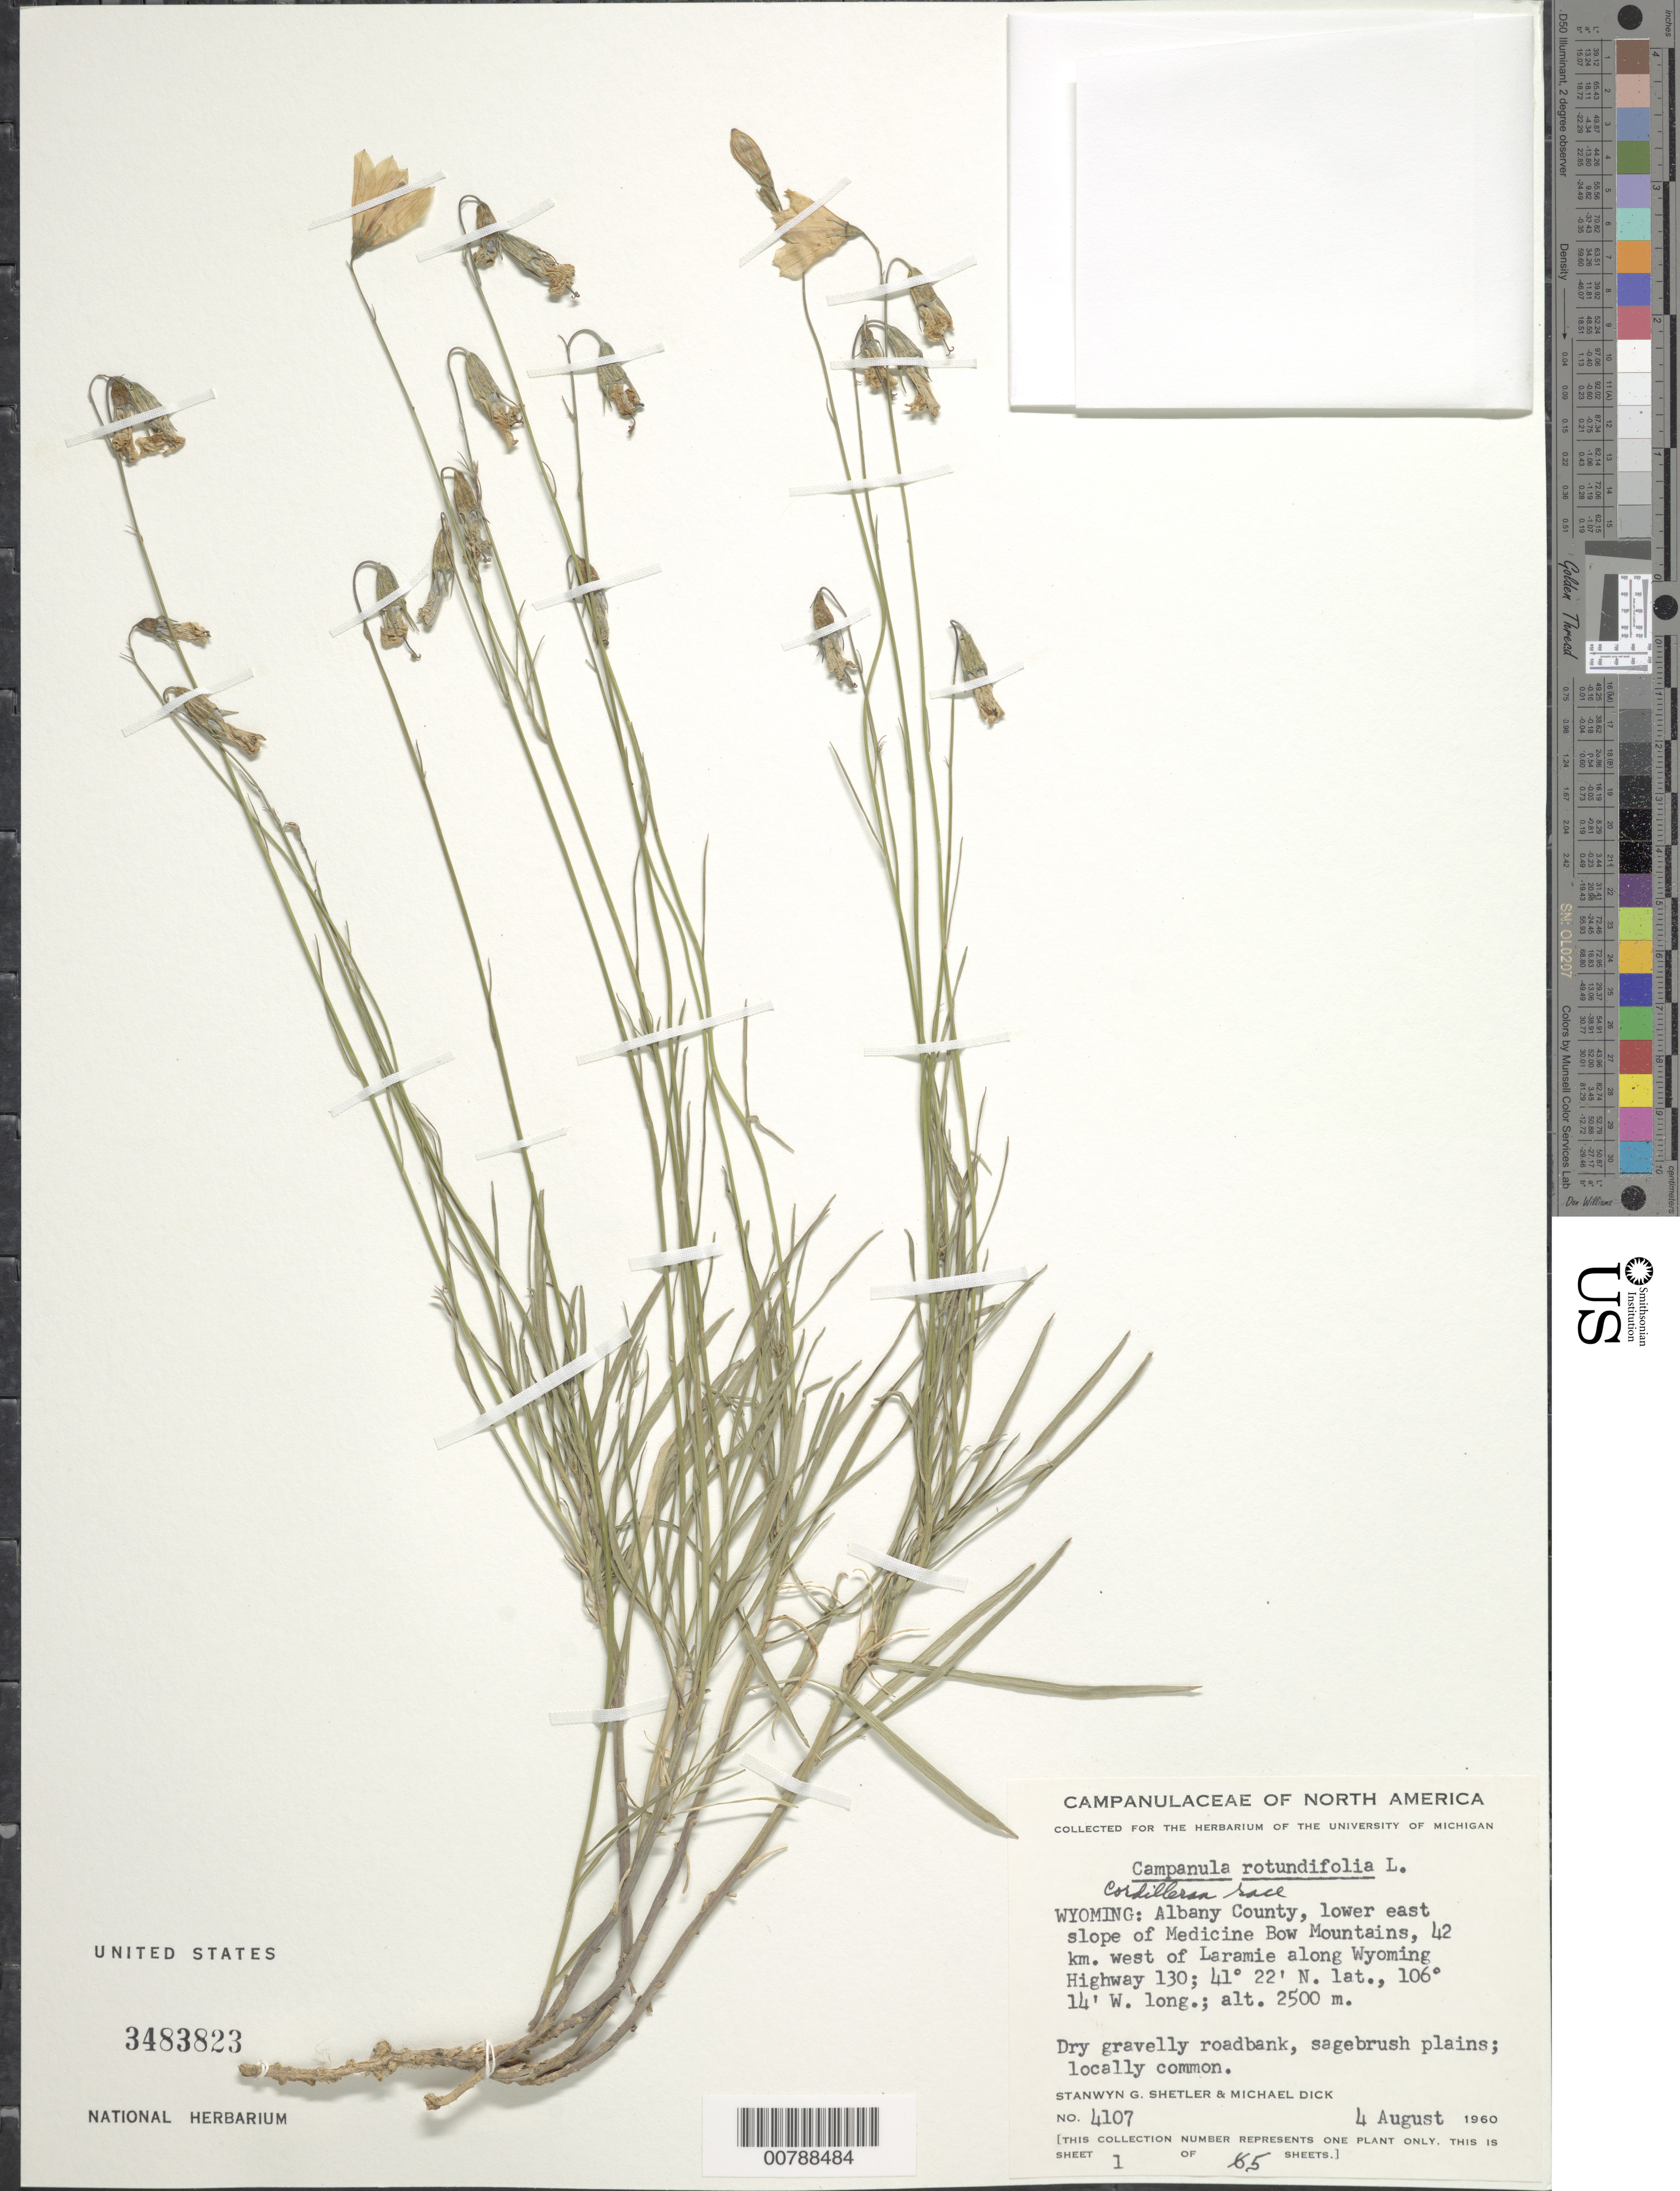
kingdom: Plantae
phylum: Tracheophyta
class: Magnoliopsida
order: Asterales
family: Campanulaceae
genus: Campanula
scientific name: Campanula rotundifolia L. Cordilleran race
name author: L.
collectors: S. Shetler & M. Dick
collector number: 4107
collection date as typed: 4 August 1960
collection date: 1960-08-04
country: United States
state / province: Wyoming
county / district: Albany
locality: Lower east slope of Medicine Bow Mountains, 42 km. west of Laramie along Wyoming Highway 130.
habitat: Dry gravelly roadbank, sagebrush plains.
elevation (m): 2500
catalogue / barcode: US 3483823